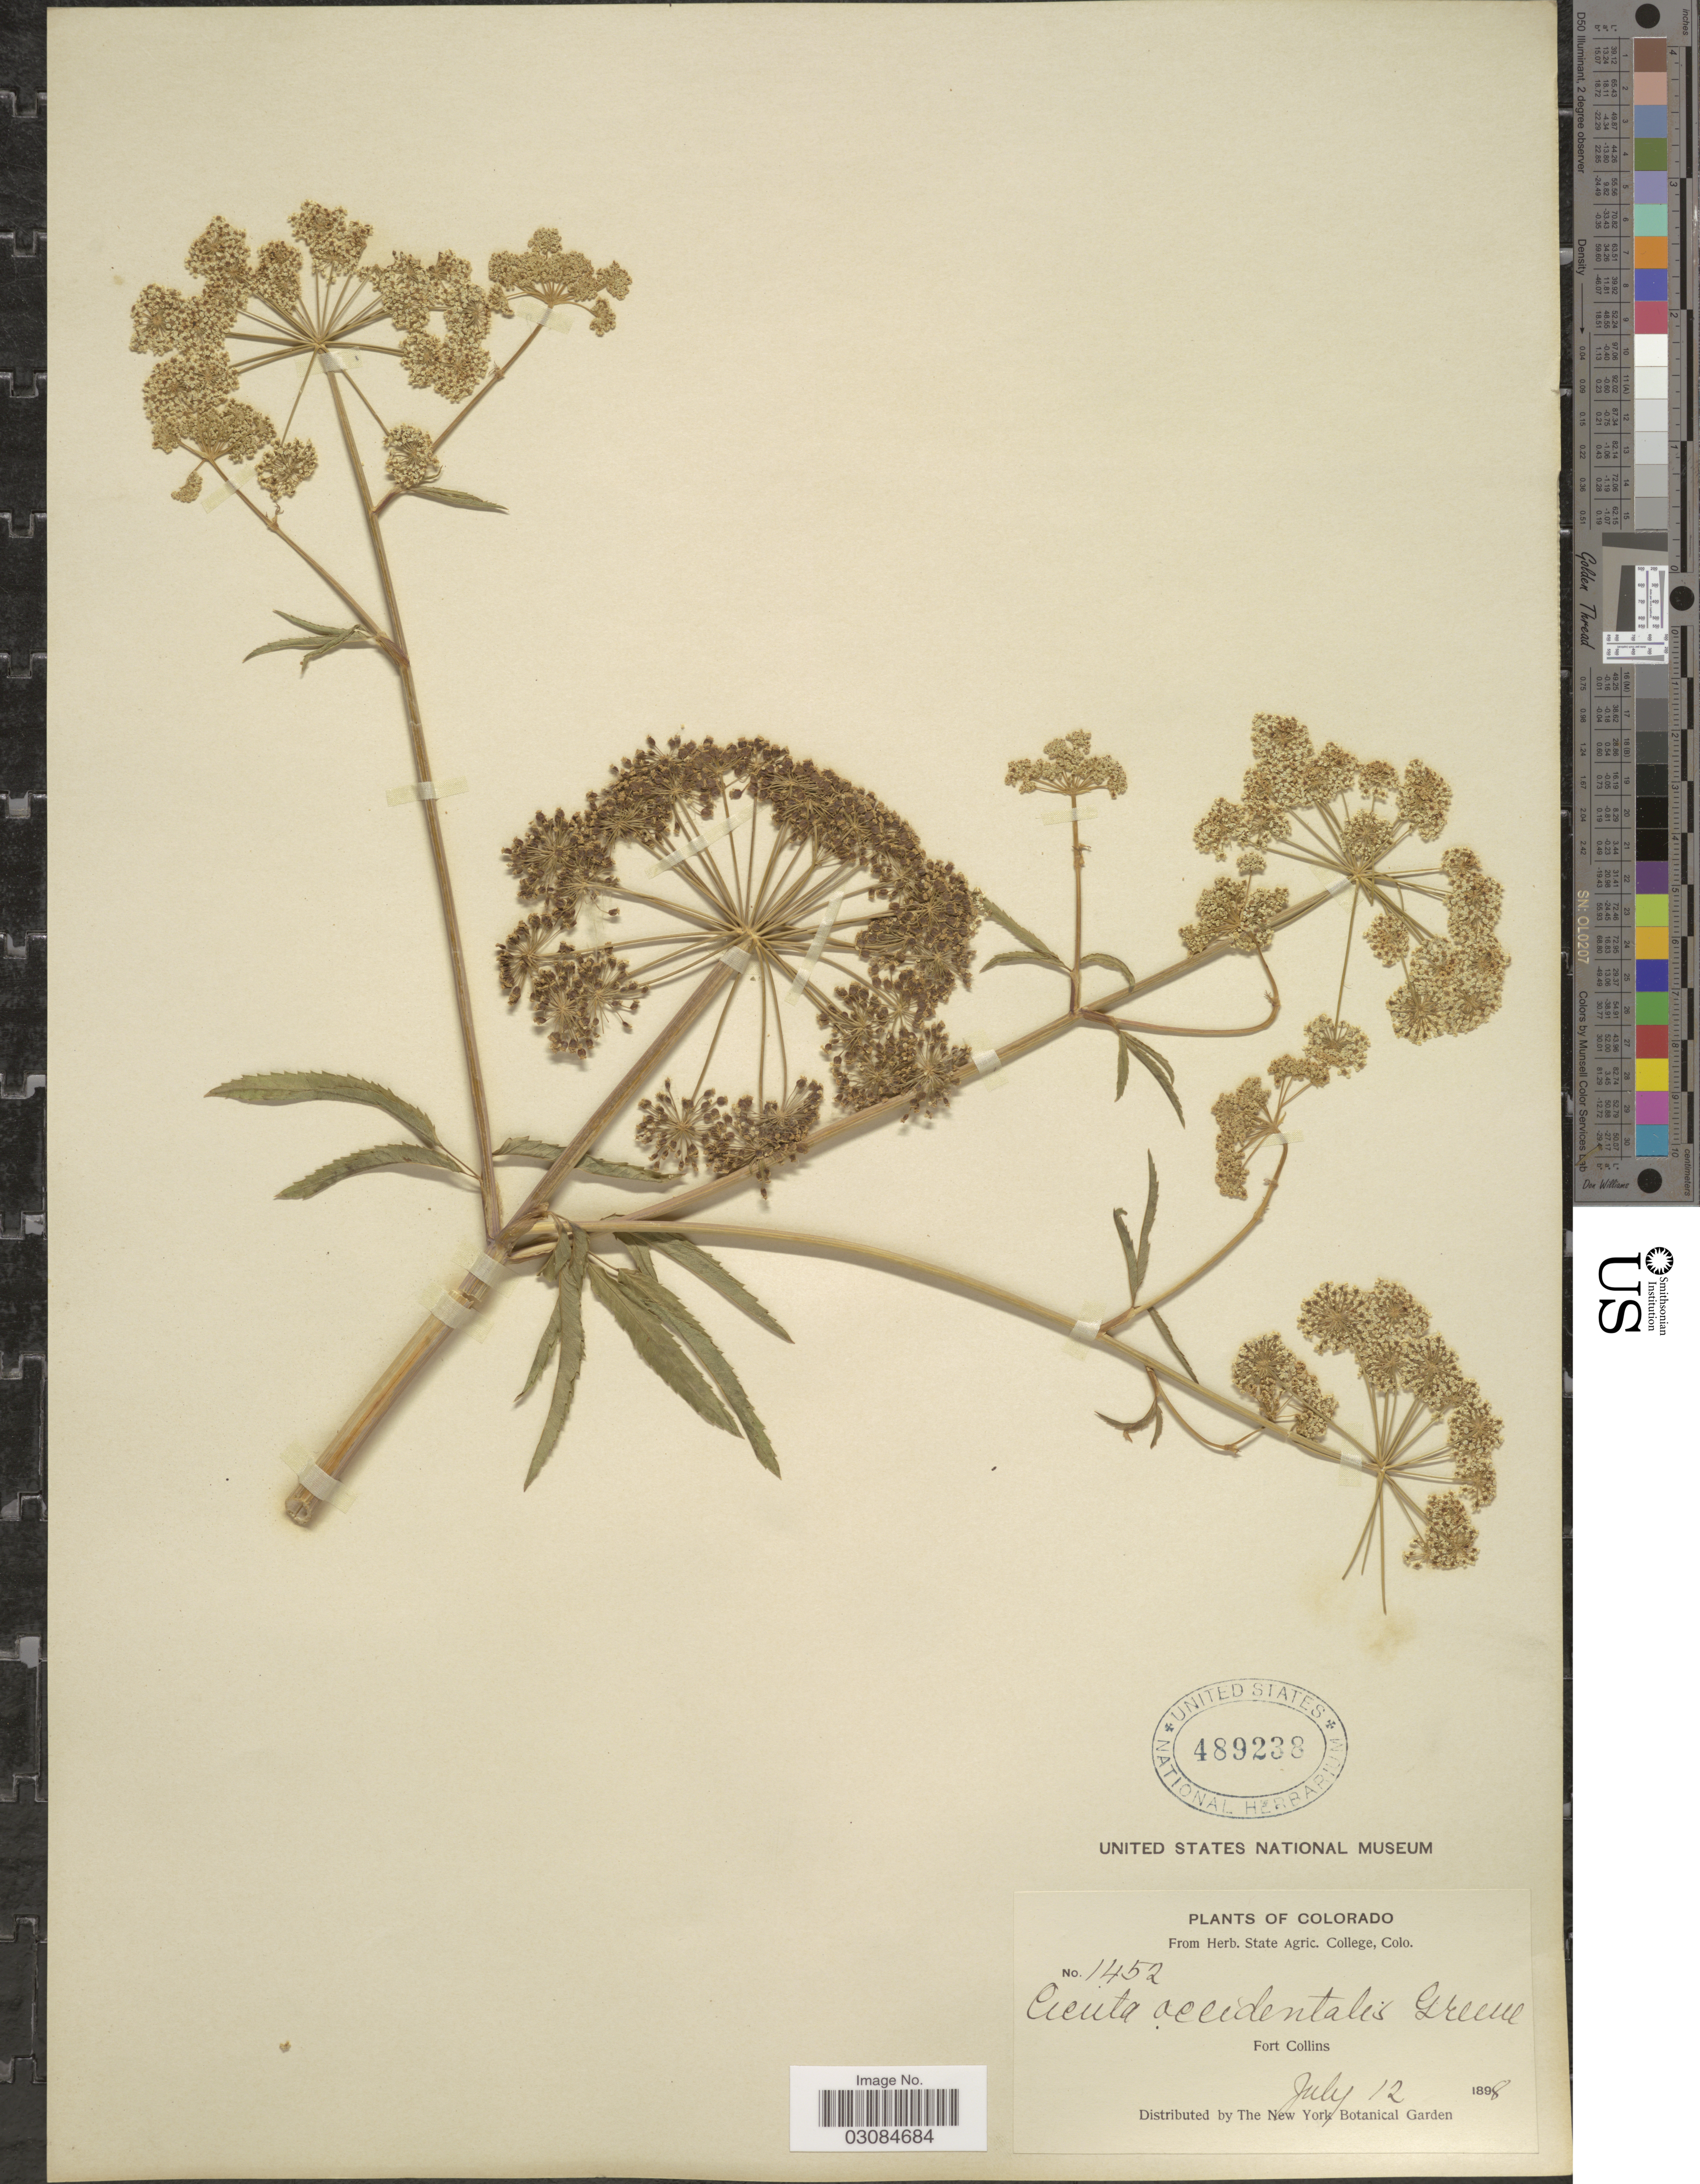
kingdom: Plantae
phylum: Tracheophyta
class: Magnoliopsida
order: Apiales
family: Apiaceae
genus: Cicuta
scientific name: Cicuta occidentalis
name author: Greene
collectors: ex herb. State Agric. College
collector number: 1452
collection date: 1898-07-12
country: United States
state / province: Colorado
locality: Fort Collins.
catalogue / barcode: US 489238